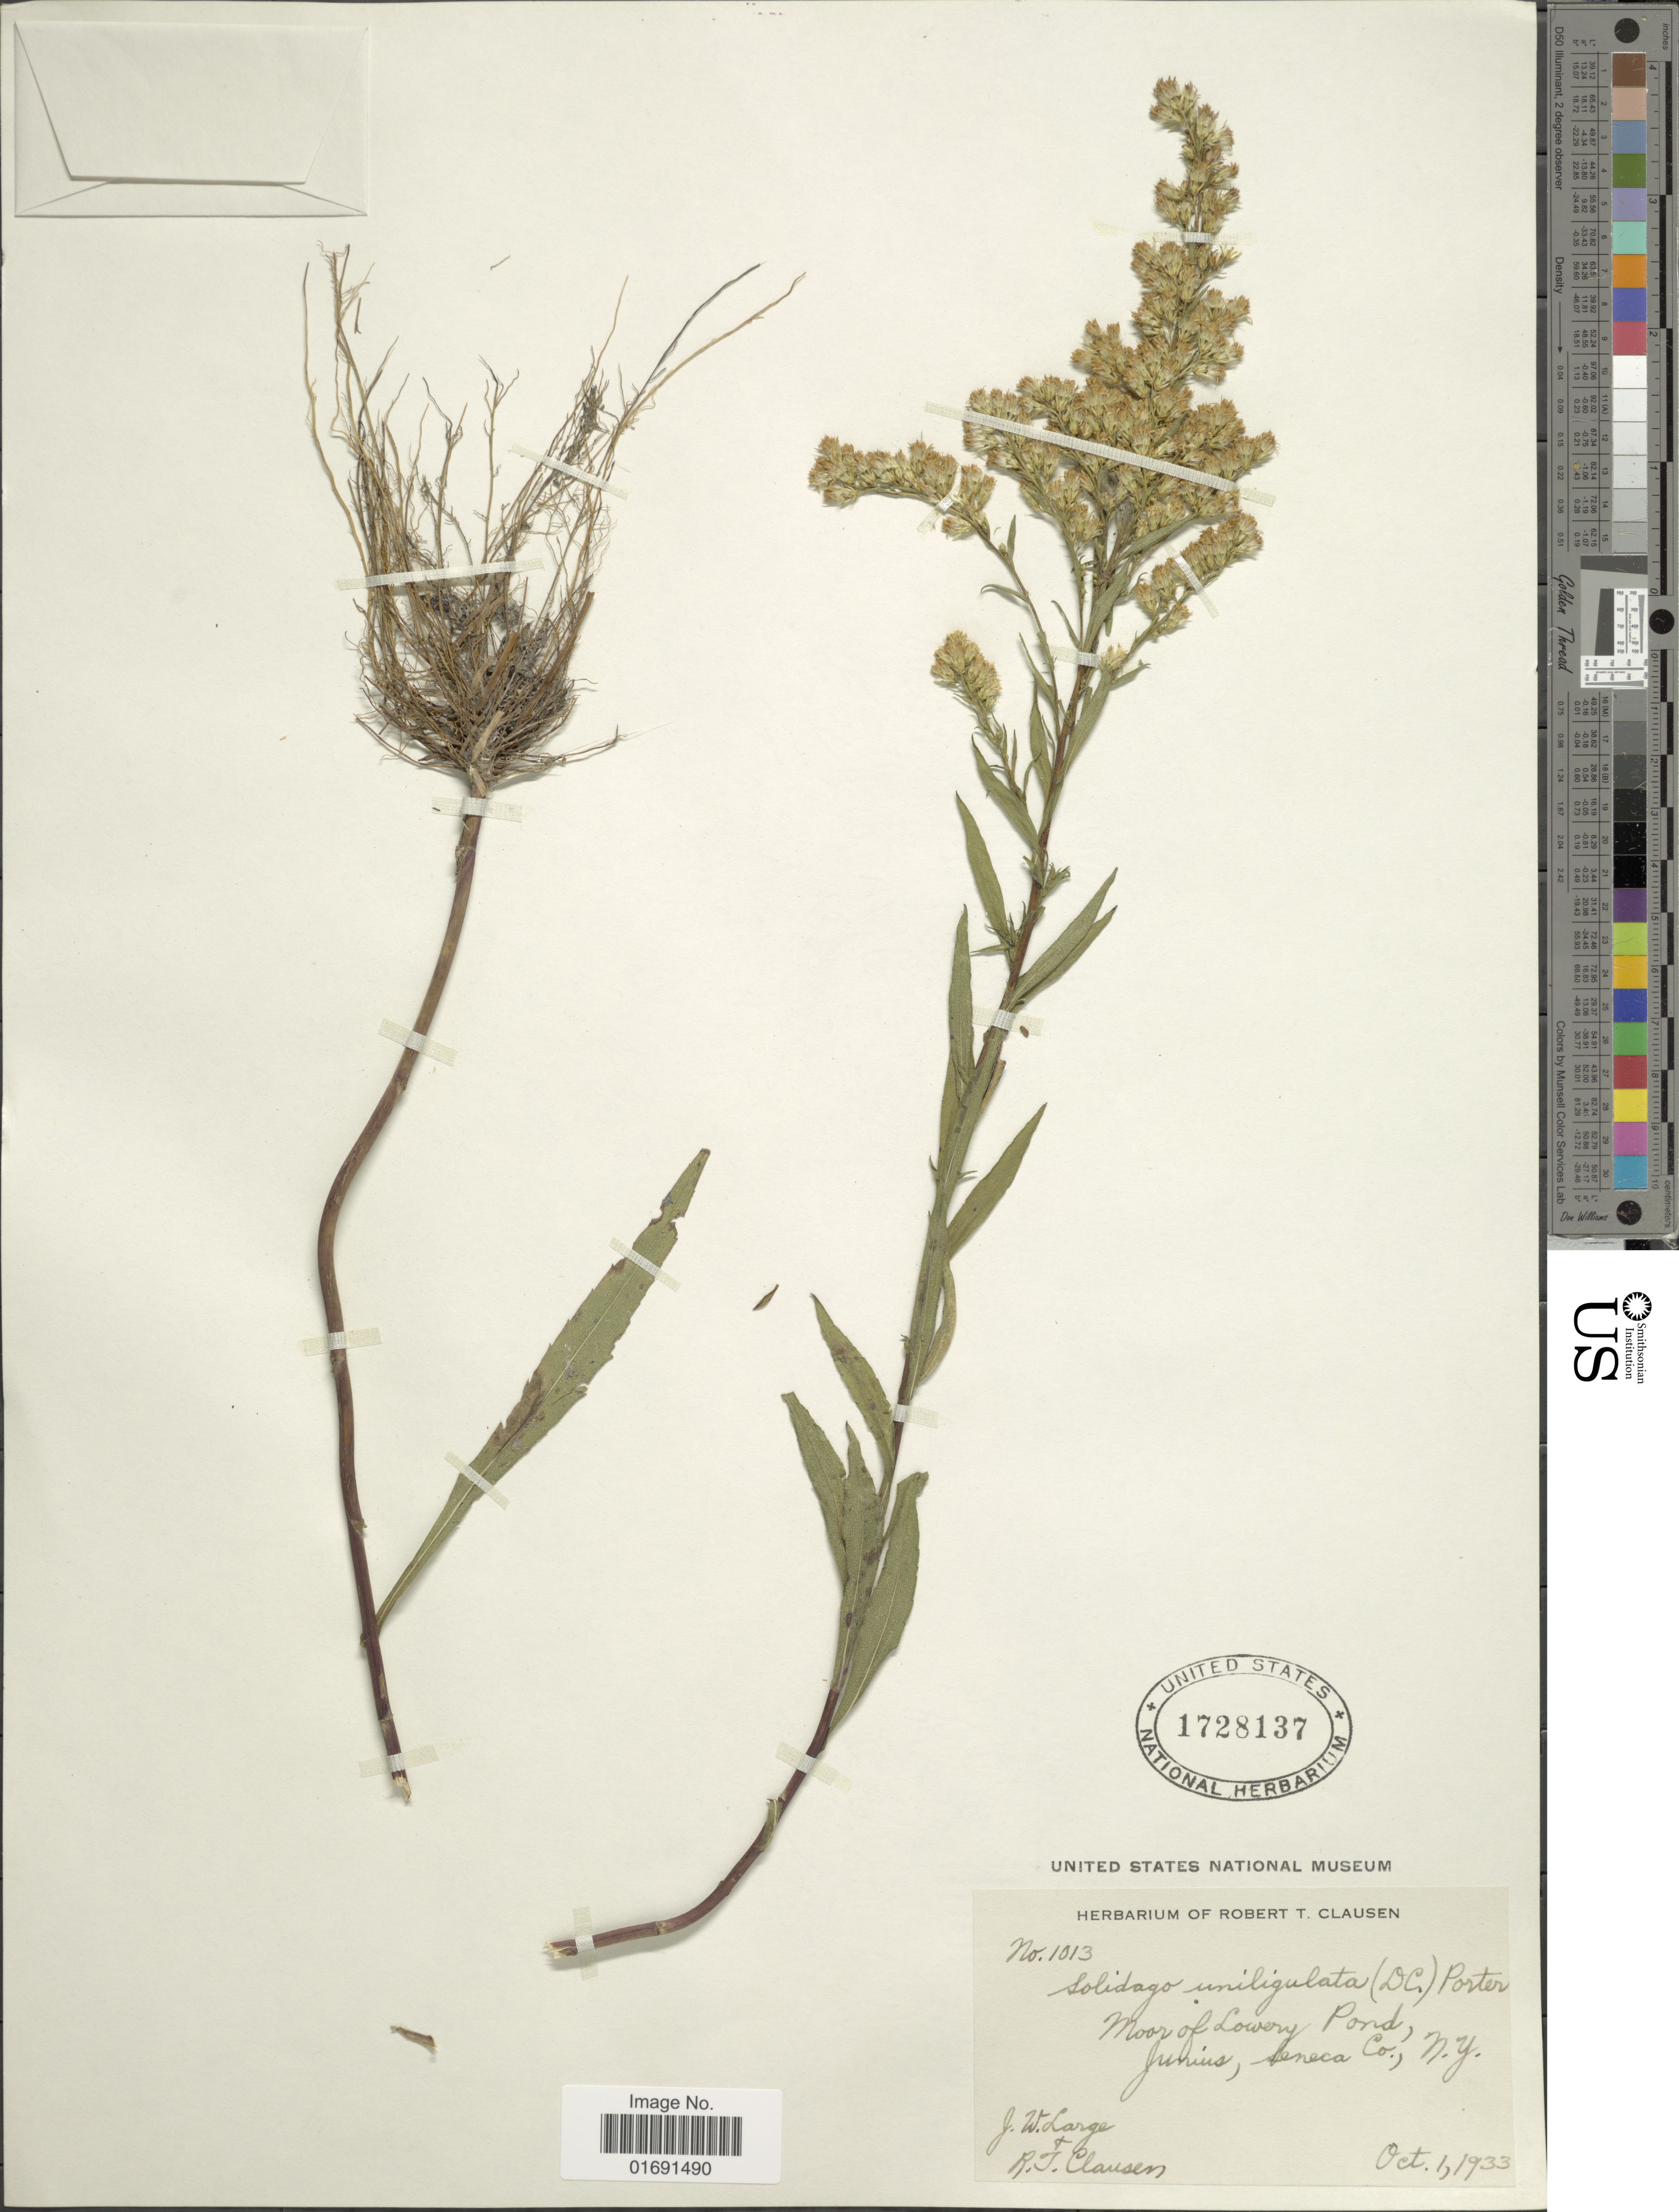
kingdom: Plantae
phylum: Tracheophyta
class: Magnoliopsida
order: Asterales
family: Asteraceae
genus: Solidago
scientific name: Solidago uniligulata var. uniligulata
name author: (DC.) Porter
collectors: J. Large & R. T. Clausen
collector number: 1013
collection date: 1933-10-01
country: United States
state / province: New York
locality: Moor of Lowery Pond, Junius, Seneca Co., N. Y.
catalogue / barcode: US 1728137